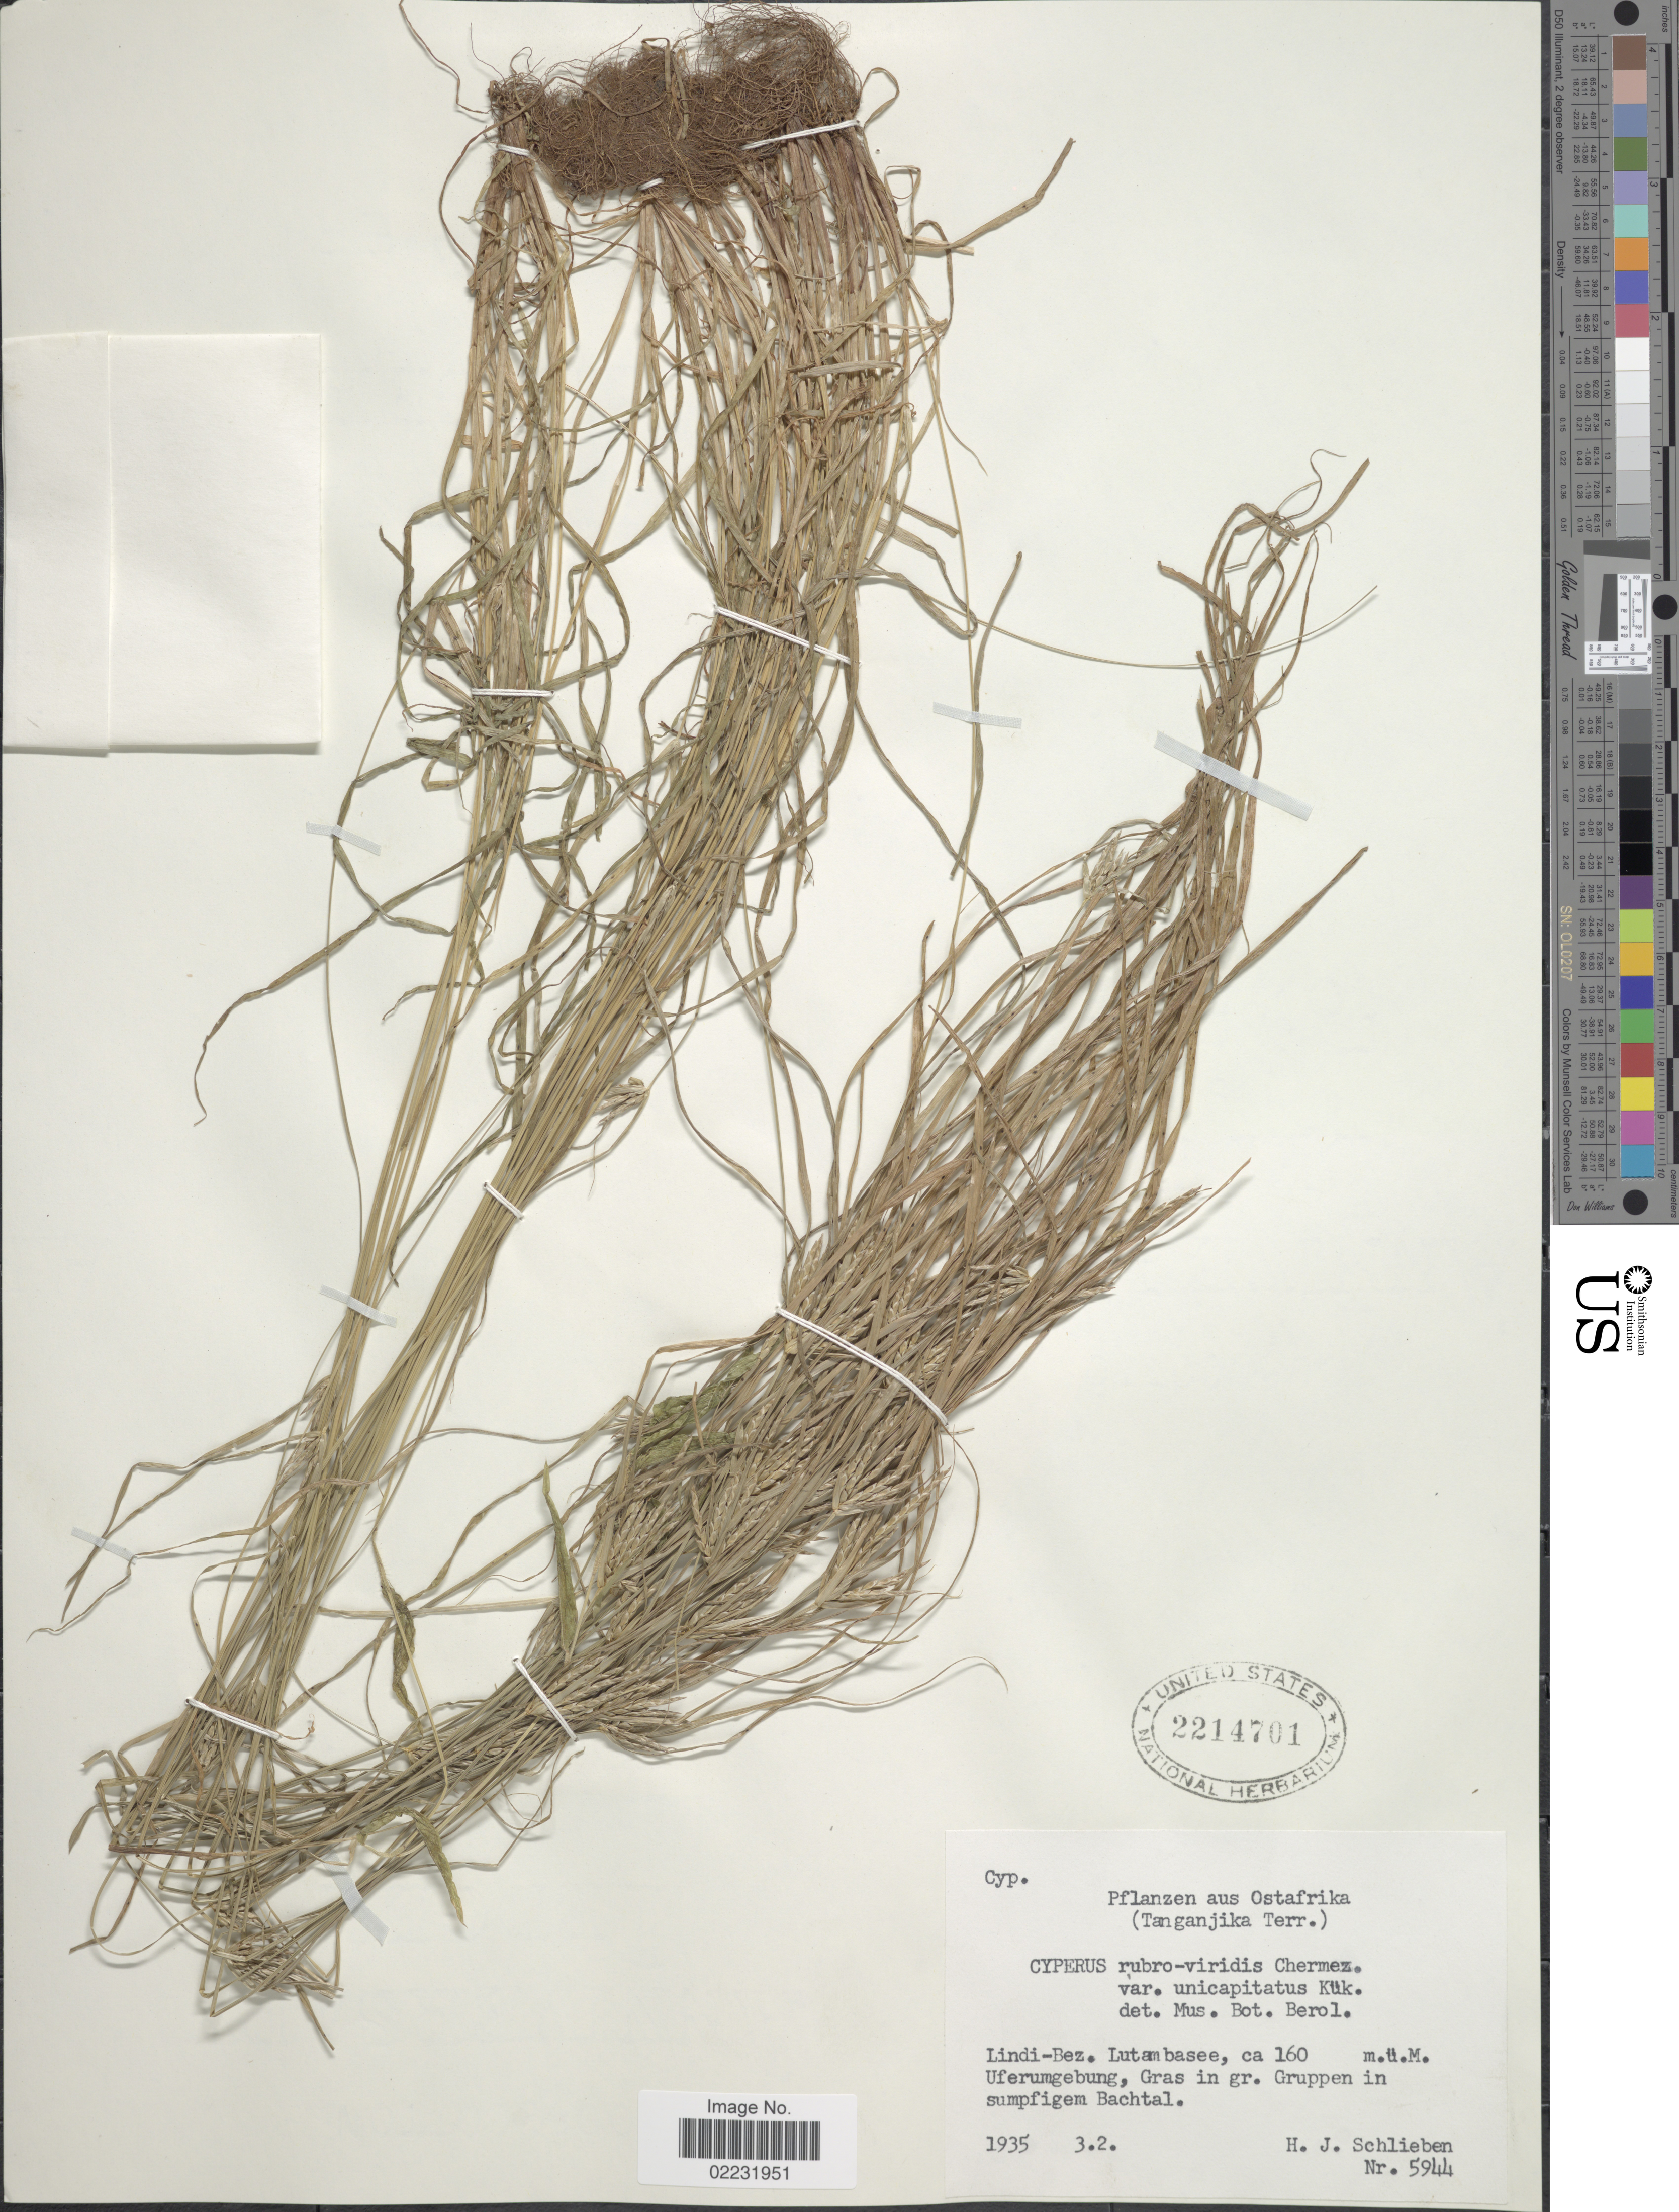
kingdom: Plantae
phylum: Tracheophyta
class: Liliopsida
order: Poales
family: Cyperaceae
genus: Cyperus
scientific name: Cyperus zollingeri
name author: Steud.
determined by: Strong, Mark T., (BOT), Smithsonian Institution - National Museum of Natural History (UNITED STATES)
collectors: H. J. Schlieben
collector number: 5944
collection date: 1935-03-02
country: South Africa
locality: Pflanzen aus Ostafrika, Lindi-Bez., Lutambasee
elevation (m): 160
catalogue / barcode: US 2214701